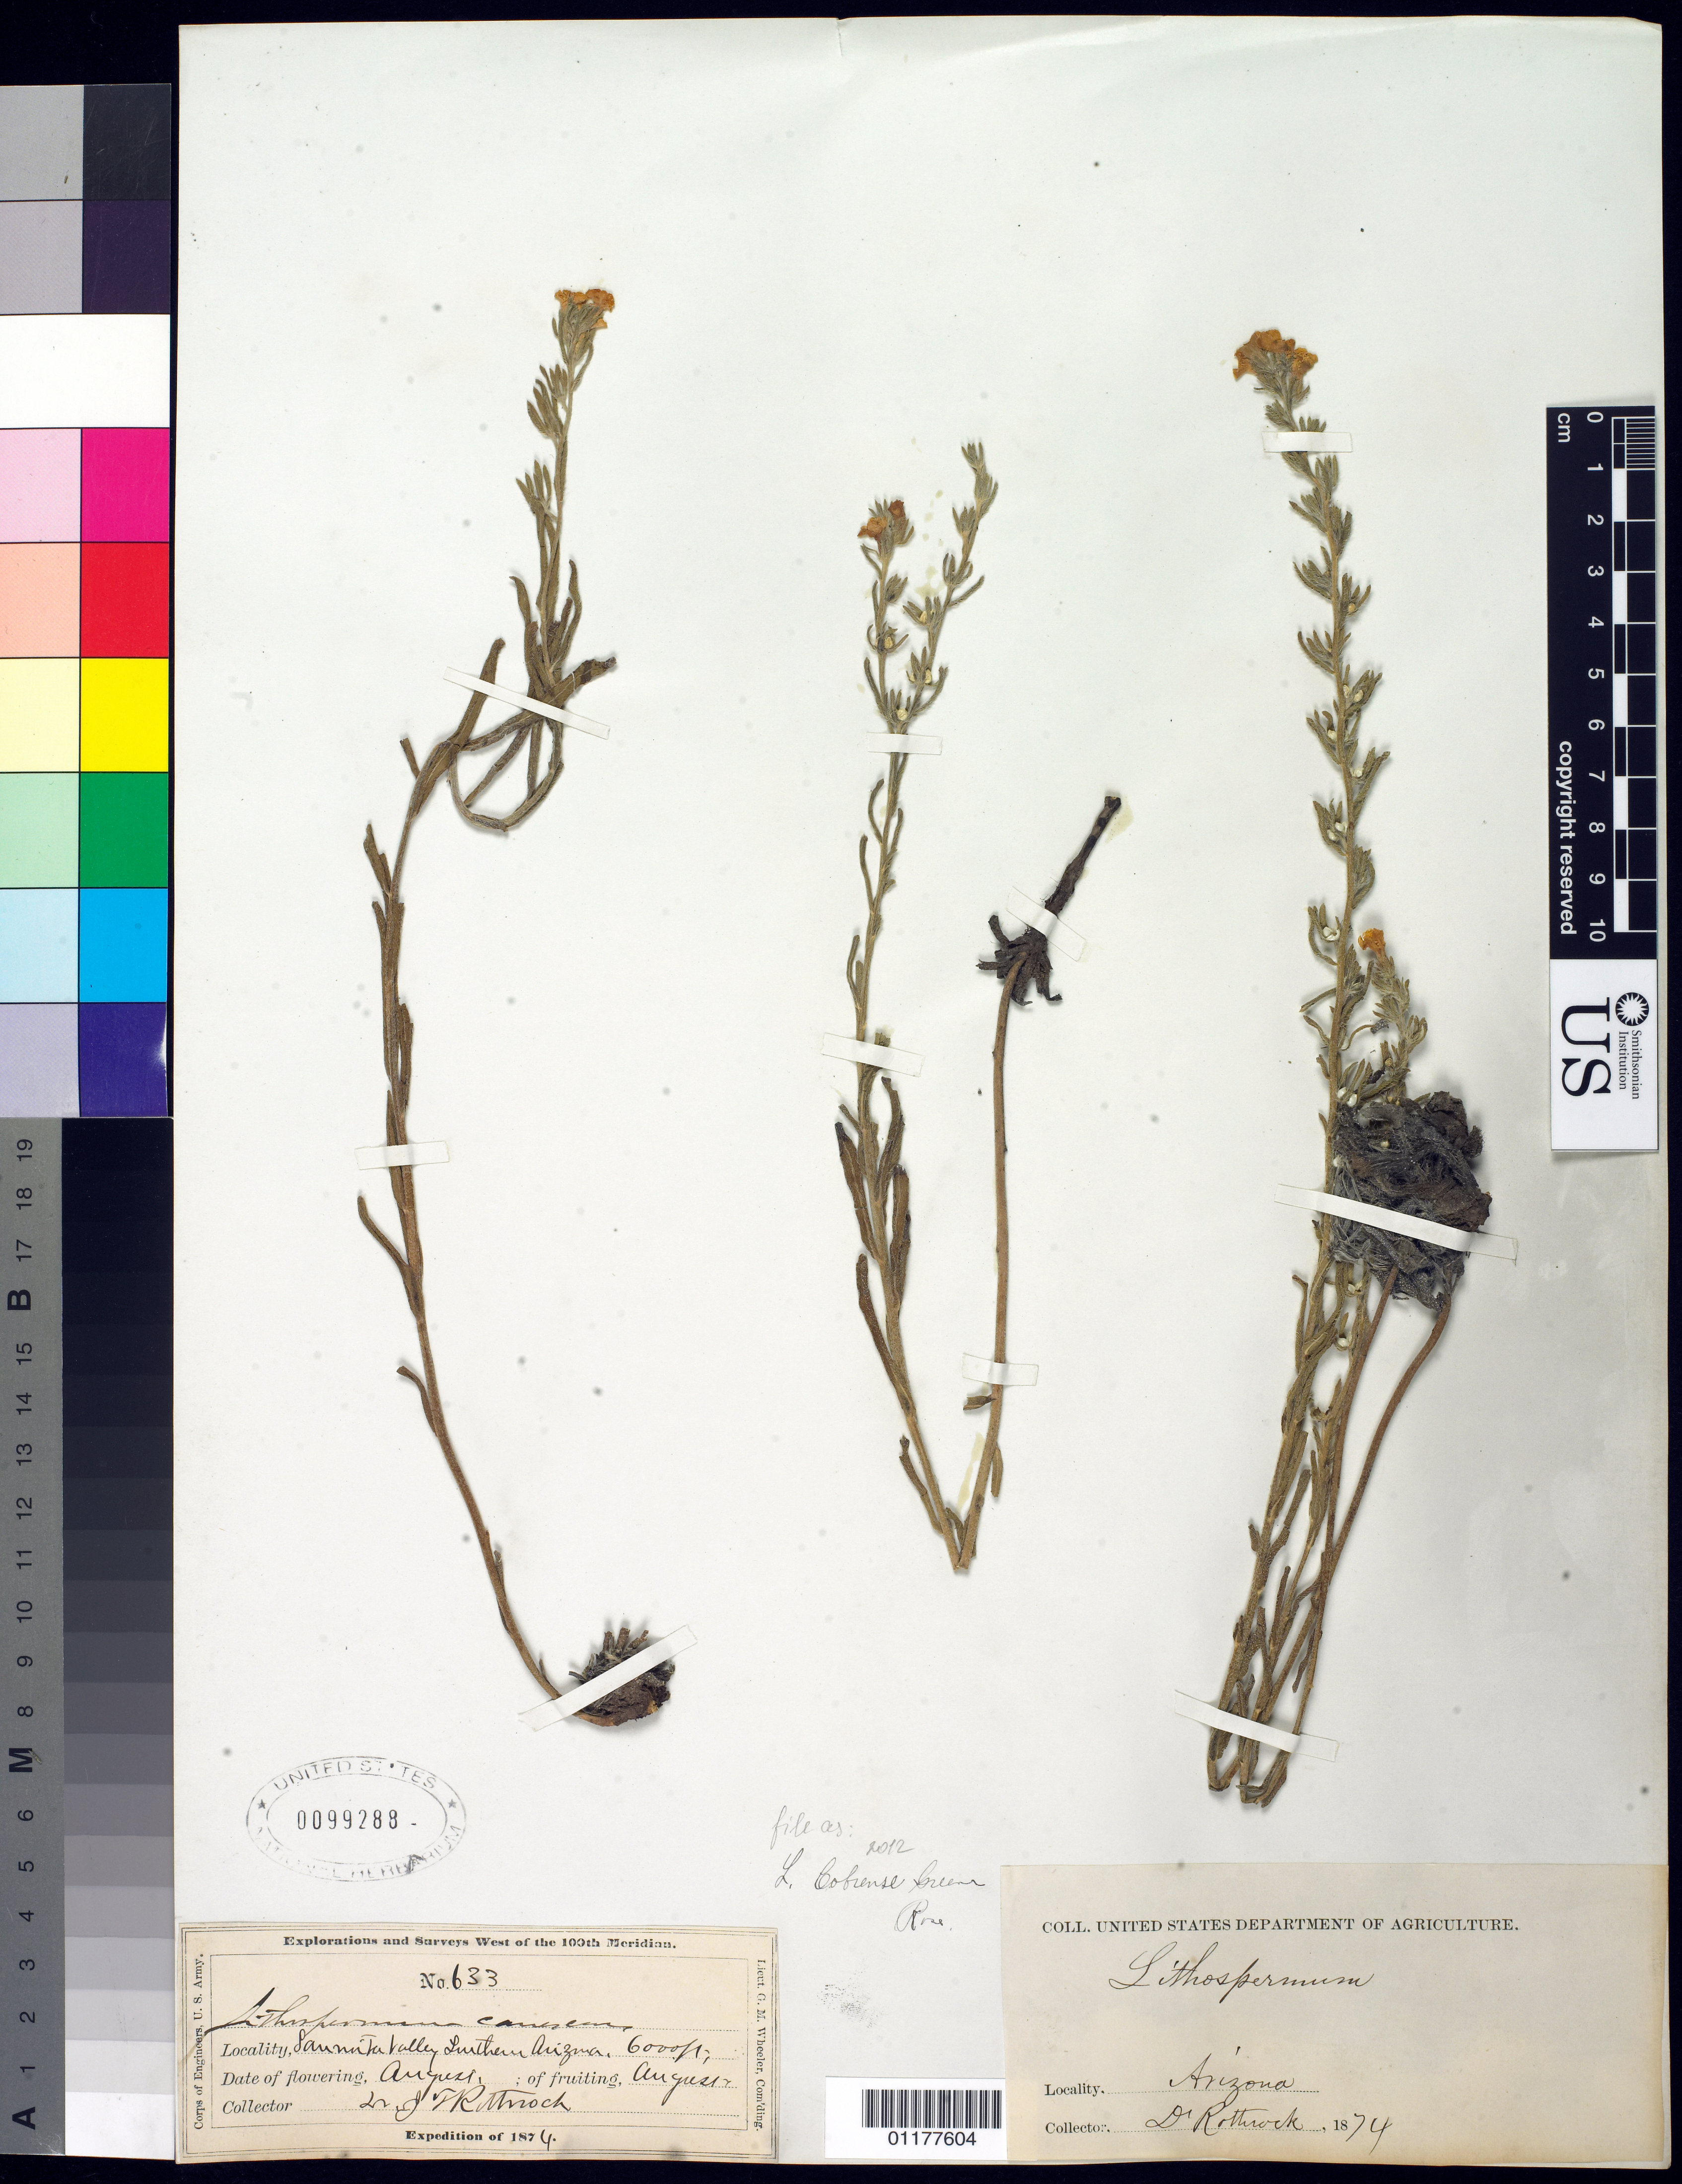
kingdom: Plantae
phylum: Tracheophyta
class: Magnoliopsida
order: Boraginales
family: Boraginaceae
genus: Lithospermum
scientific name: Lithospermum cobrense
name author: Greene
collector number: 633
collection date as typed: Aug 1874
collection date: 1874-08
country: United States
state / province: Arizona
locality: [Saumita] Valley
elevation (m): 1829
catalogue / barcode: US 99288